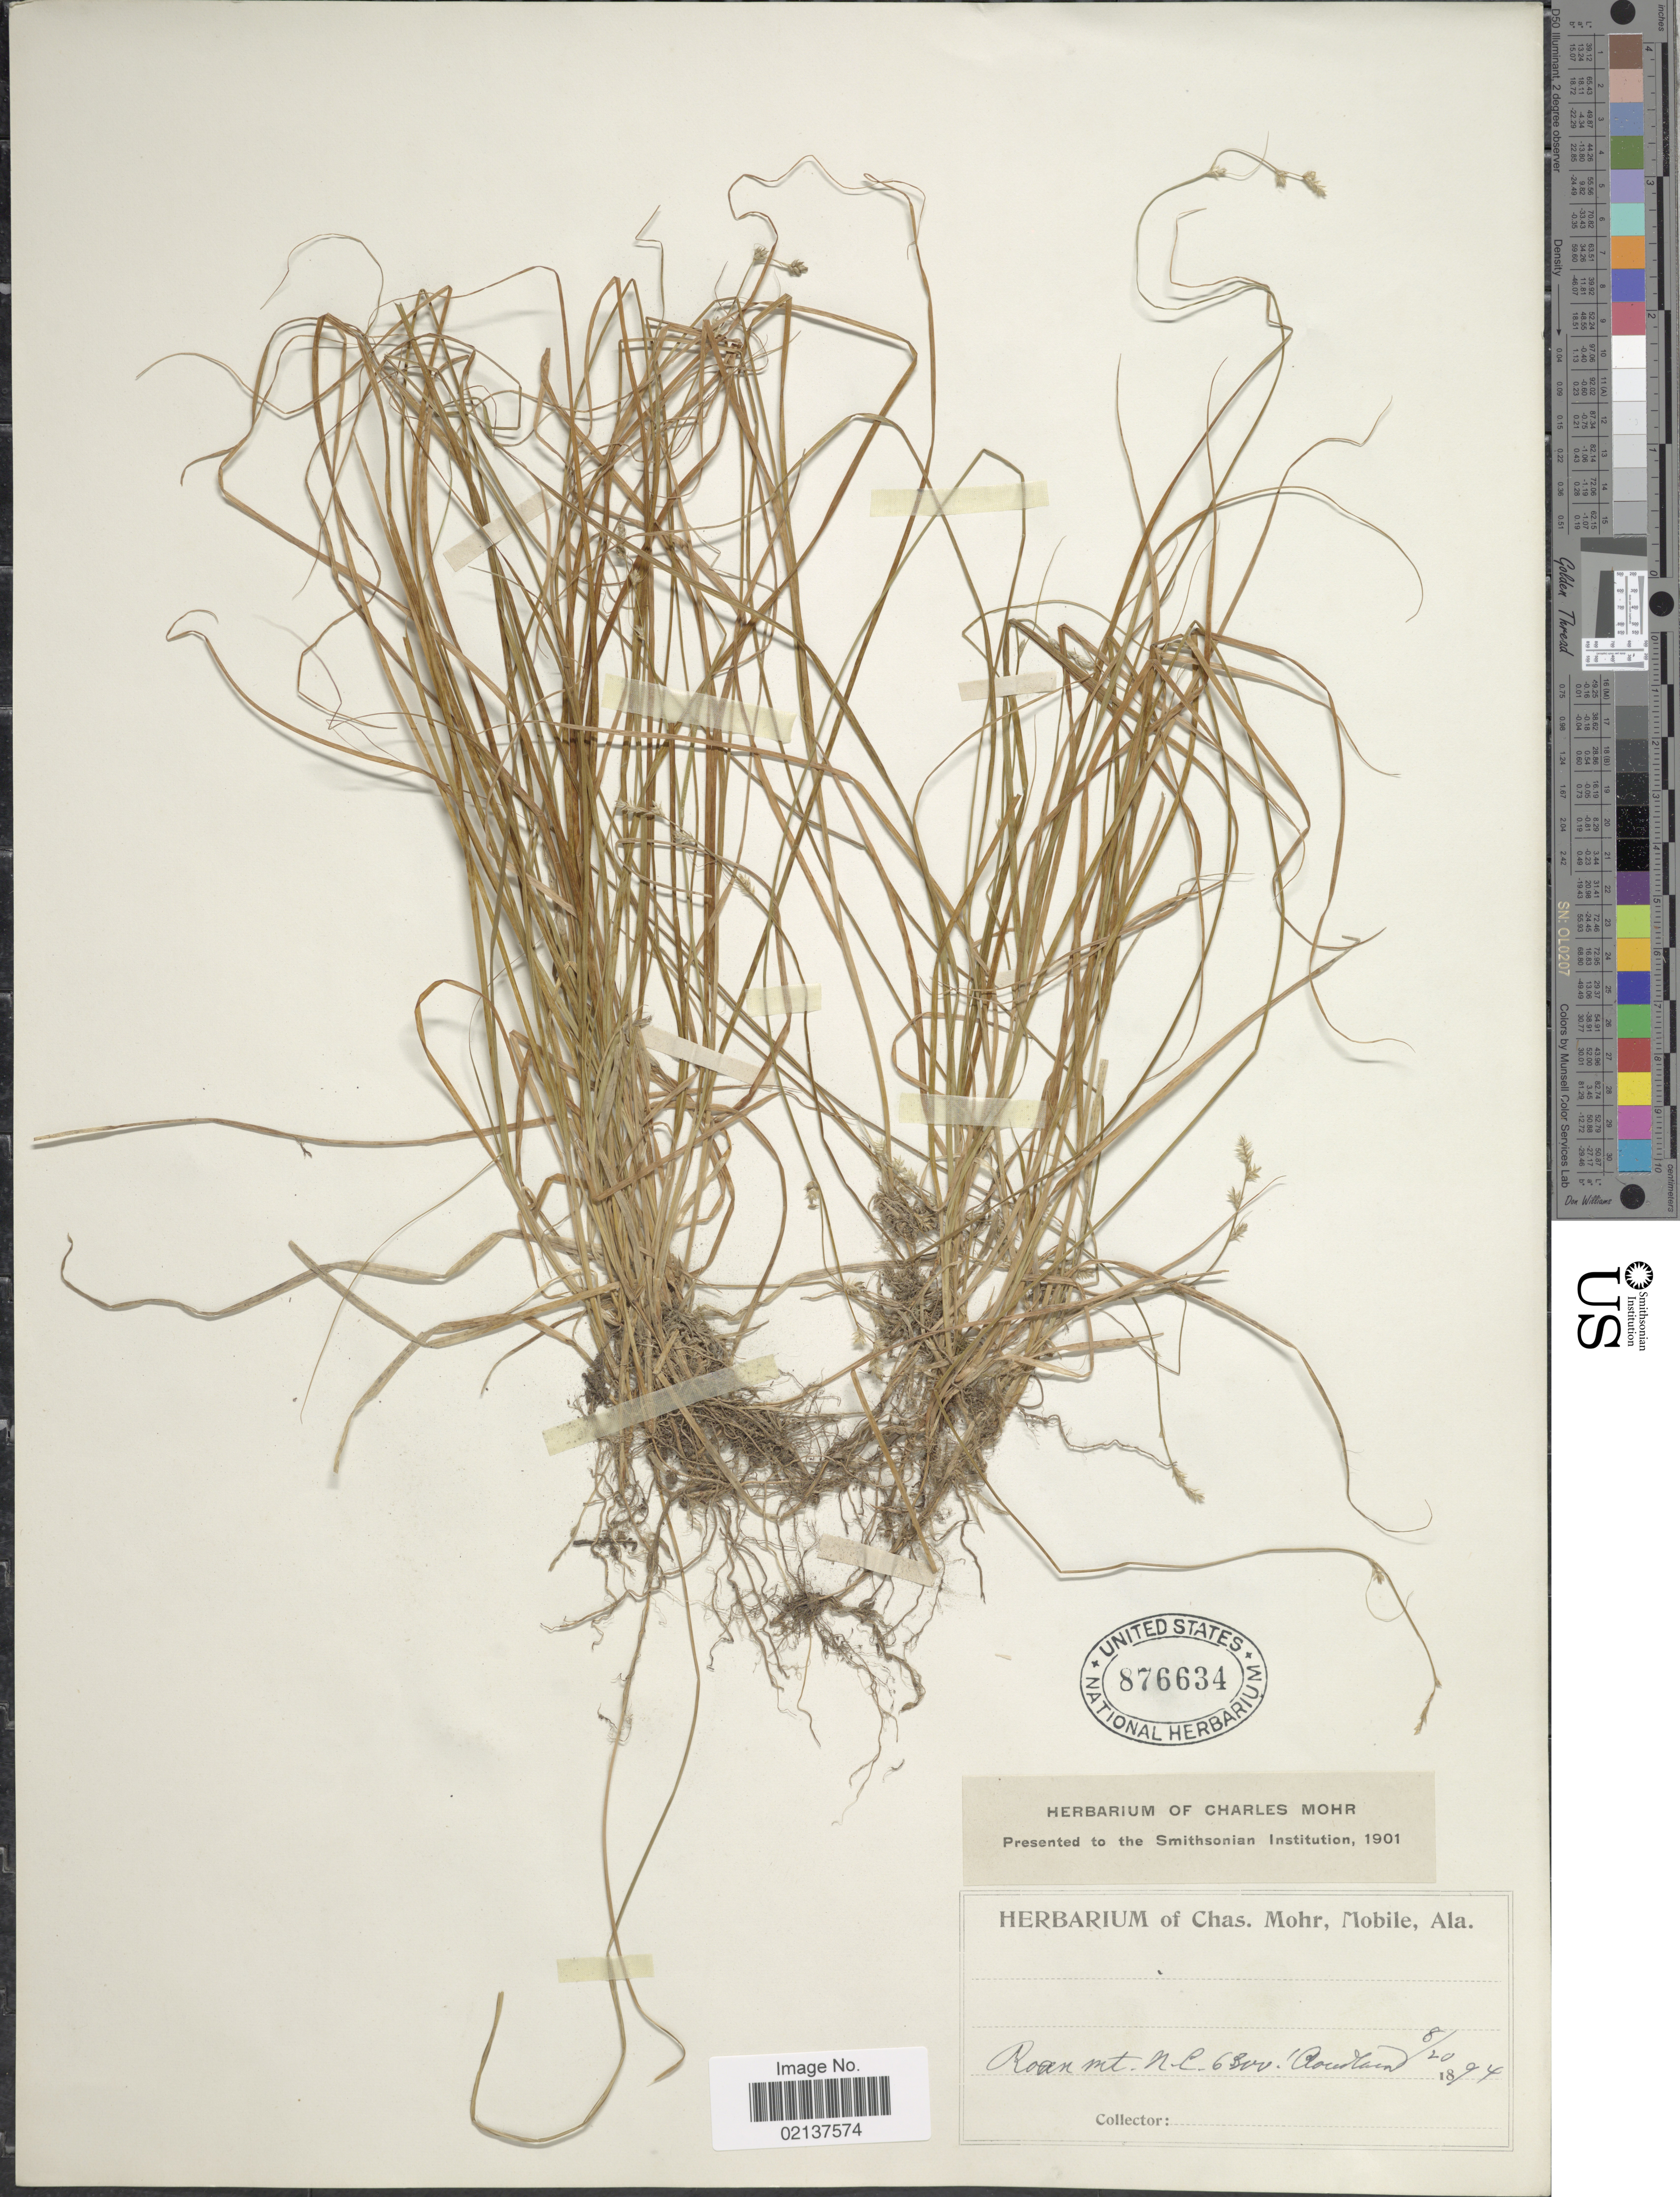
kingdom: Plantae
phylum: Tracheophyta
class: Liliopsida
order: Poales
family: Cyperaceae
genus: Carex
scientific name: Carex trisperma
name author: Dewey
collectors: ex herb. Charles Mohr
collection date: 1894-08-20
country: United States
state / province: North Carolina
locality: Roan Mt, N.C.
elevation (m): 1920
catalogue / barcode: US 876634